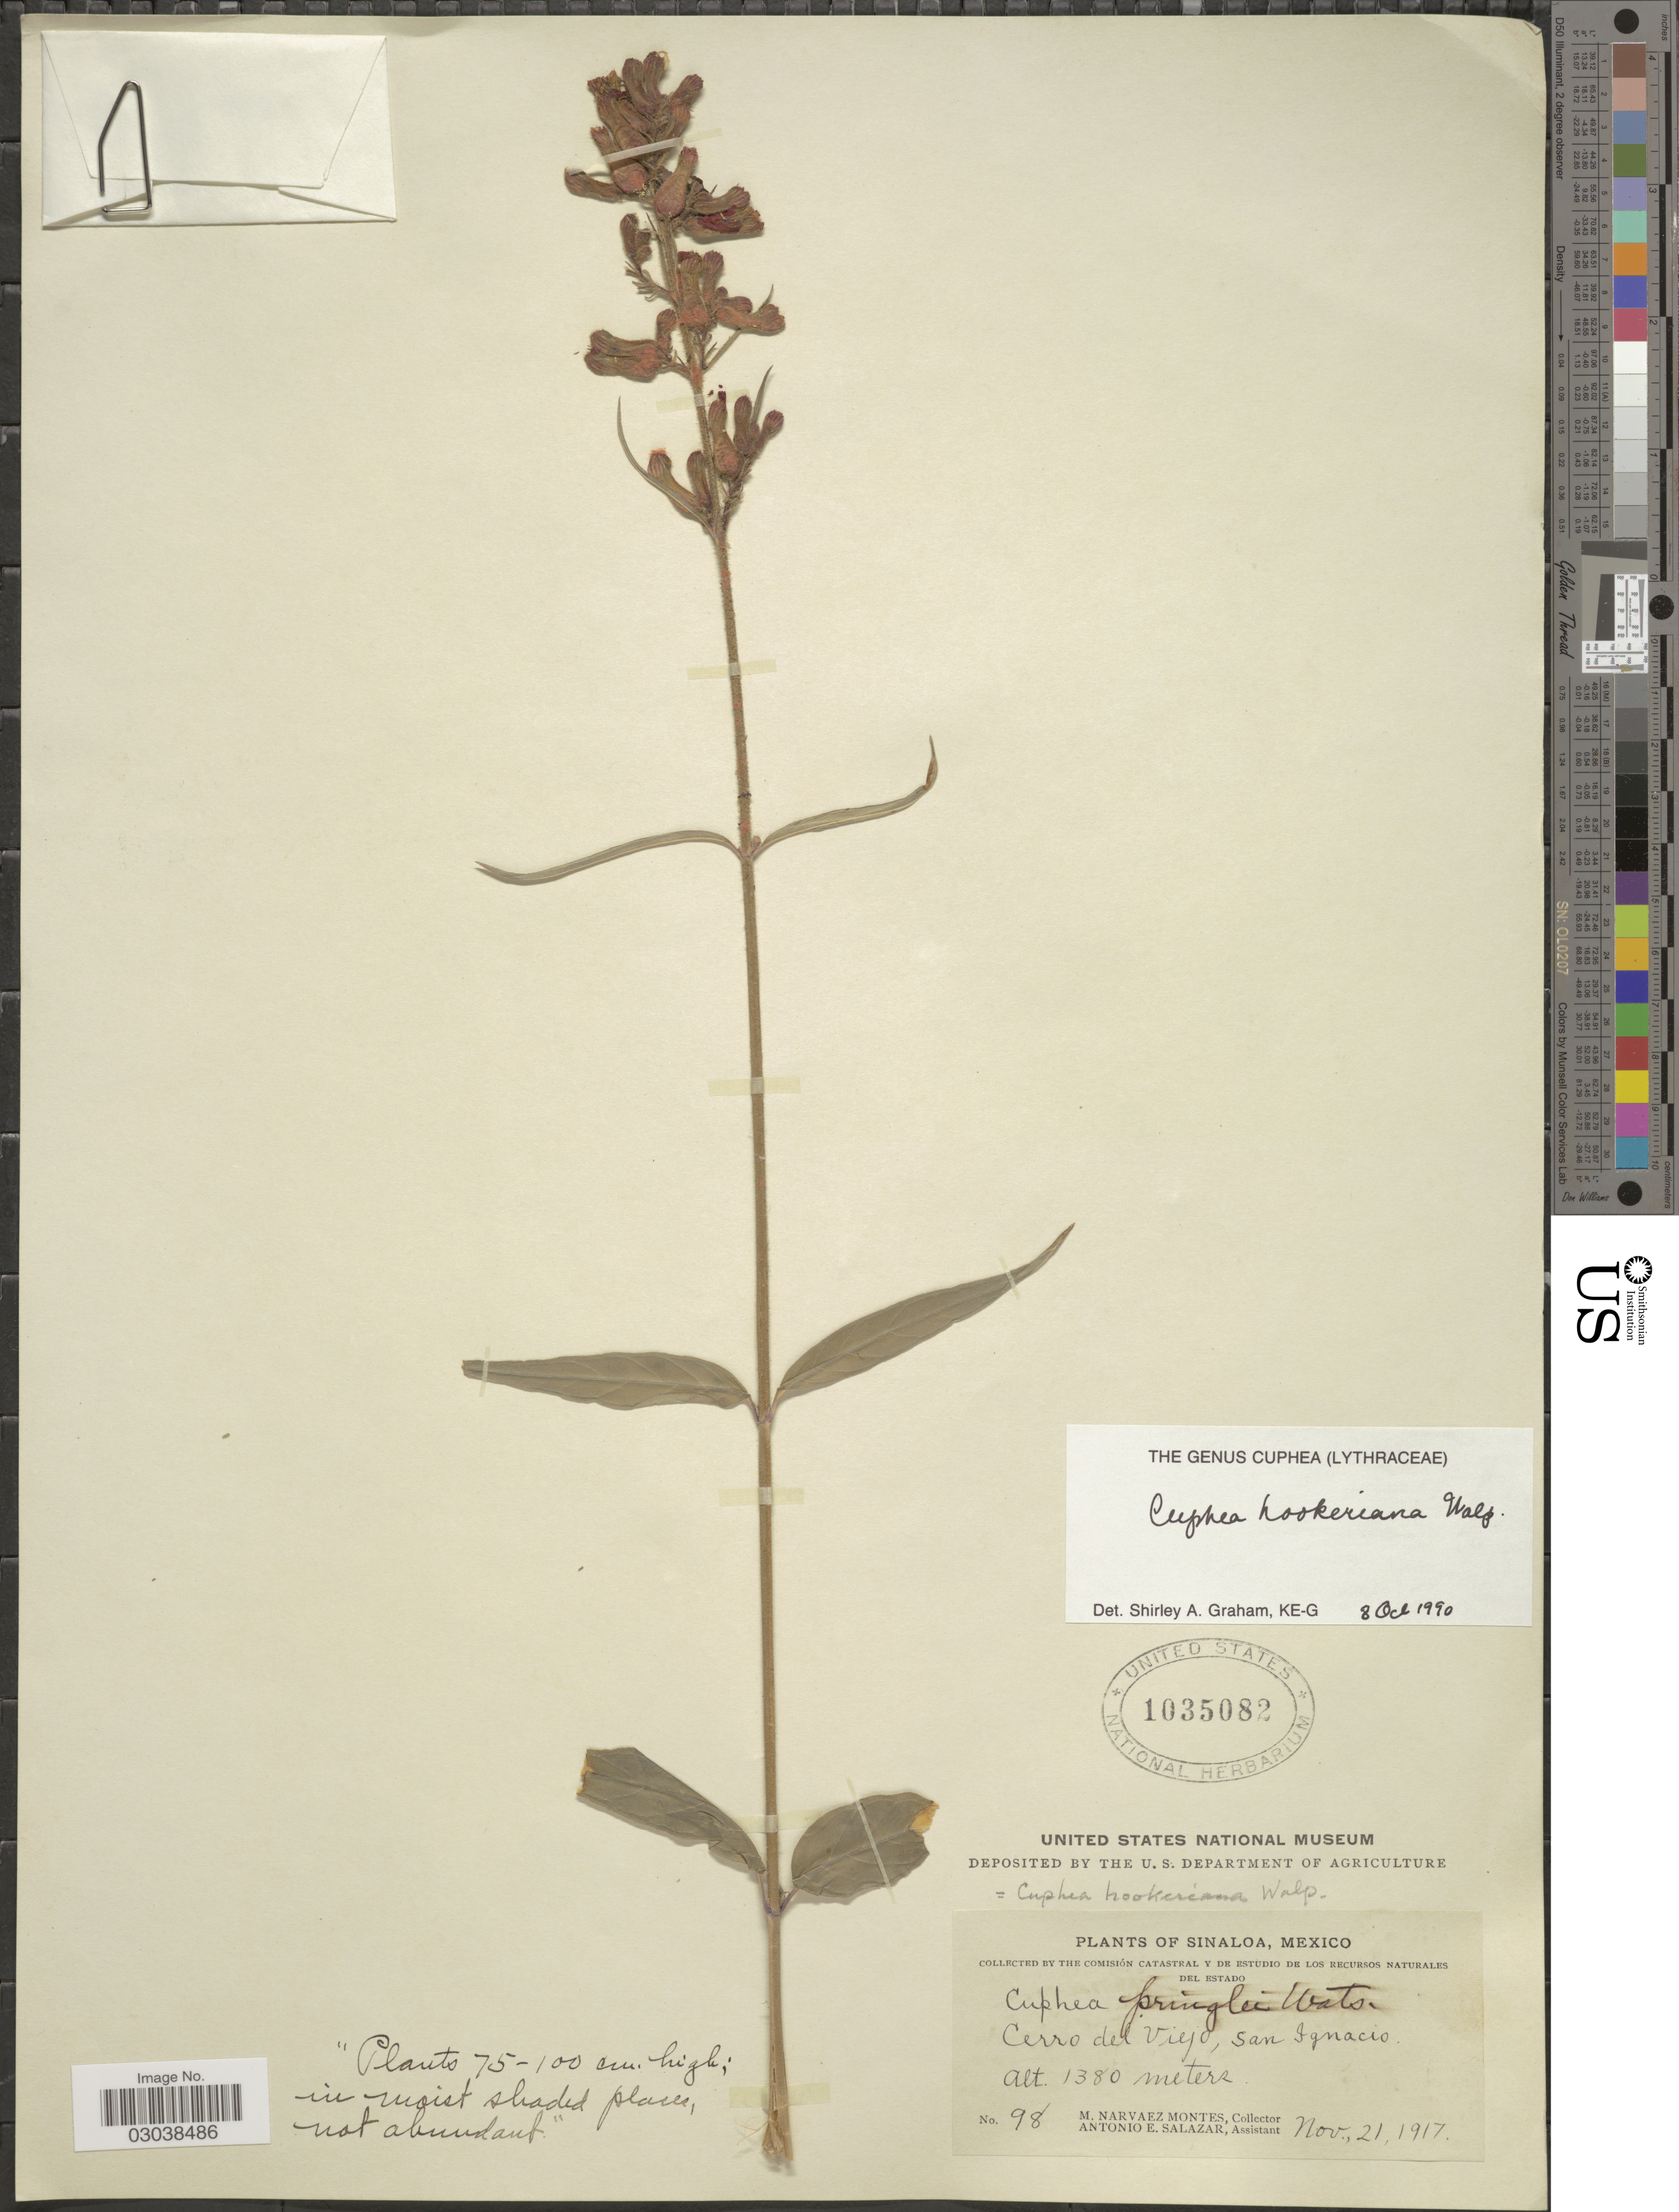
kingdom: Plantae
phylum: Tracheophyta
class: Magnoliopsida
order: Myrtales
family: Lythraceae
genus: Cuphea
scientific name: Cuphea hookeriana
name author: Walp.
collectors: M. Narvaez M. & A. E. Salazar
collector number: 98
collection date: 1917-11-21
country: Mexico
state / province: Sinaloa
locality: Cerro del Viejo, San Ignacio.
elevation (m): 1380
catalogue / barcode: US 1035082